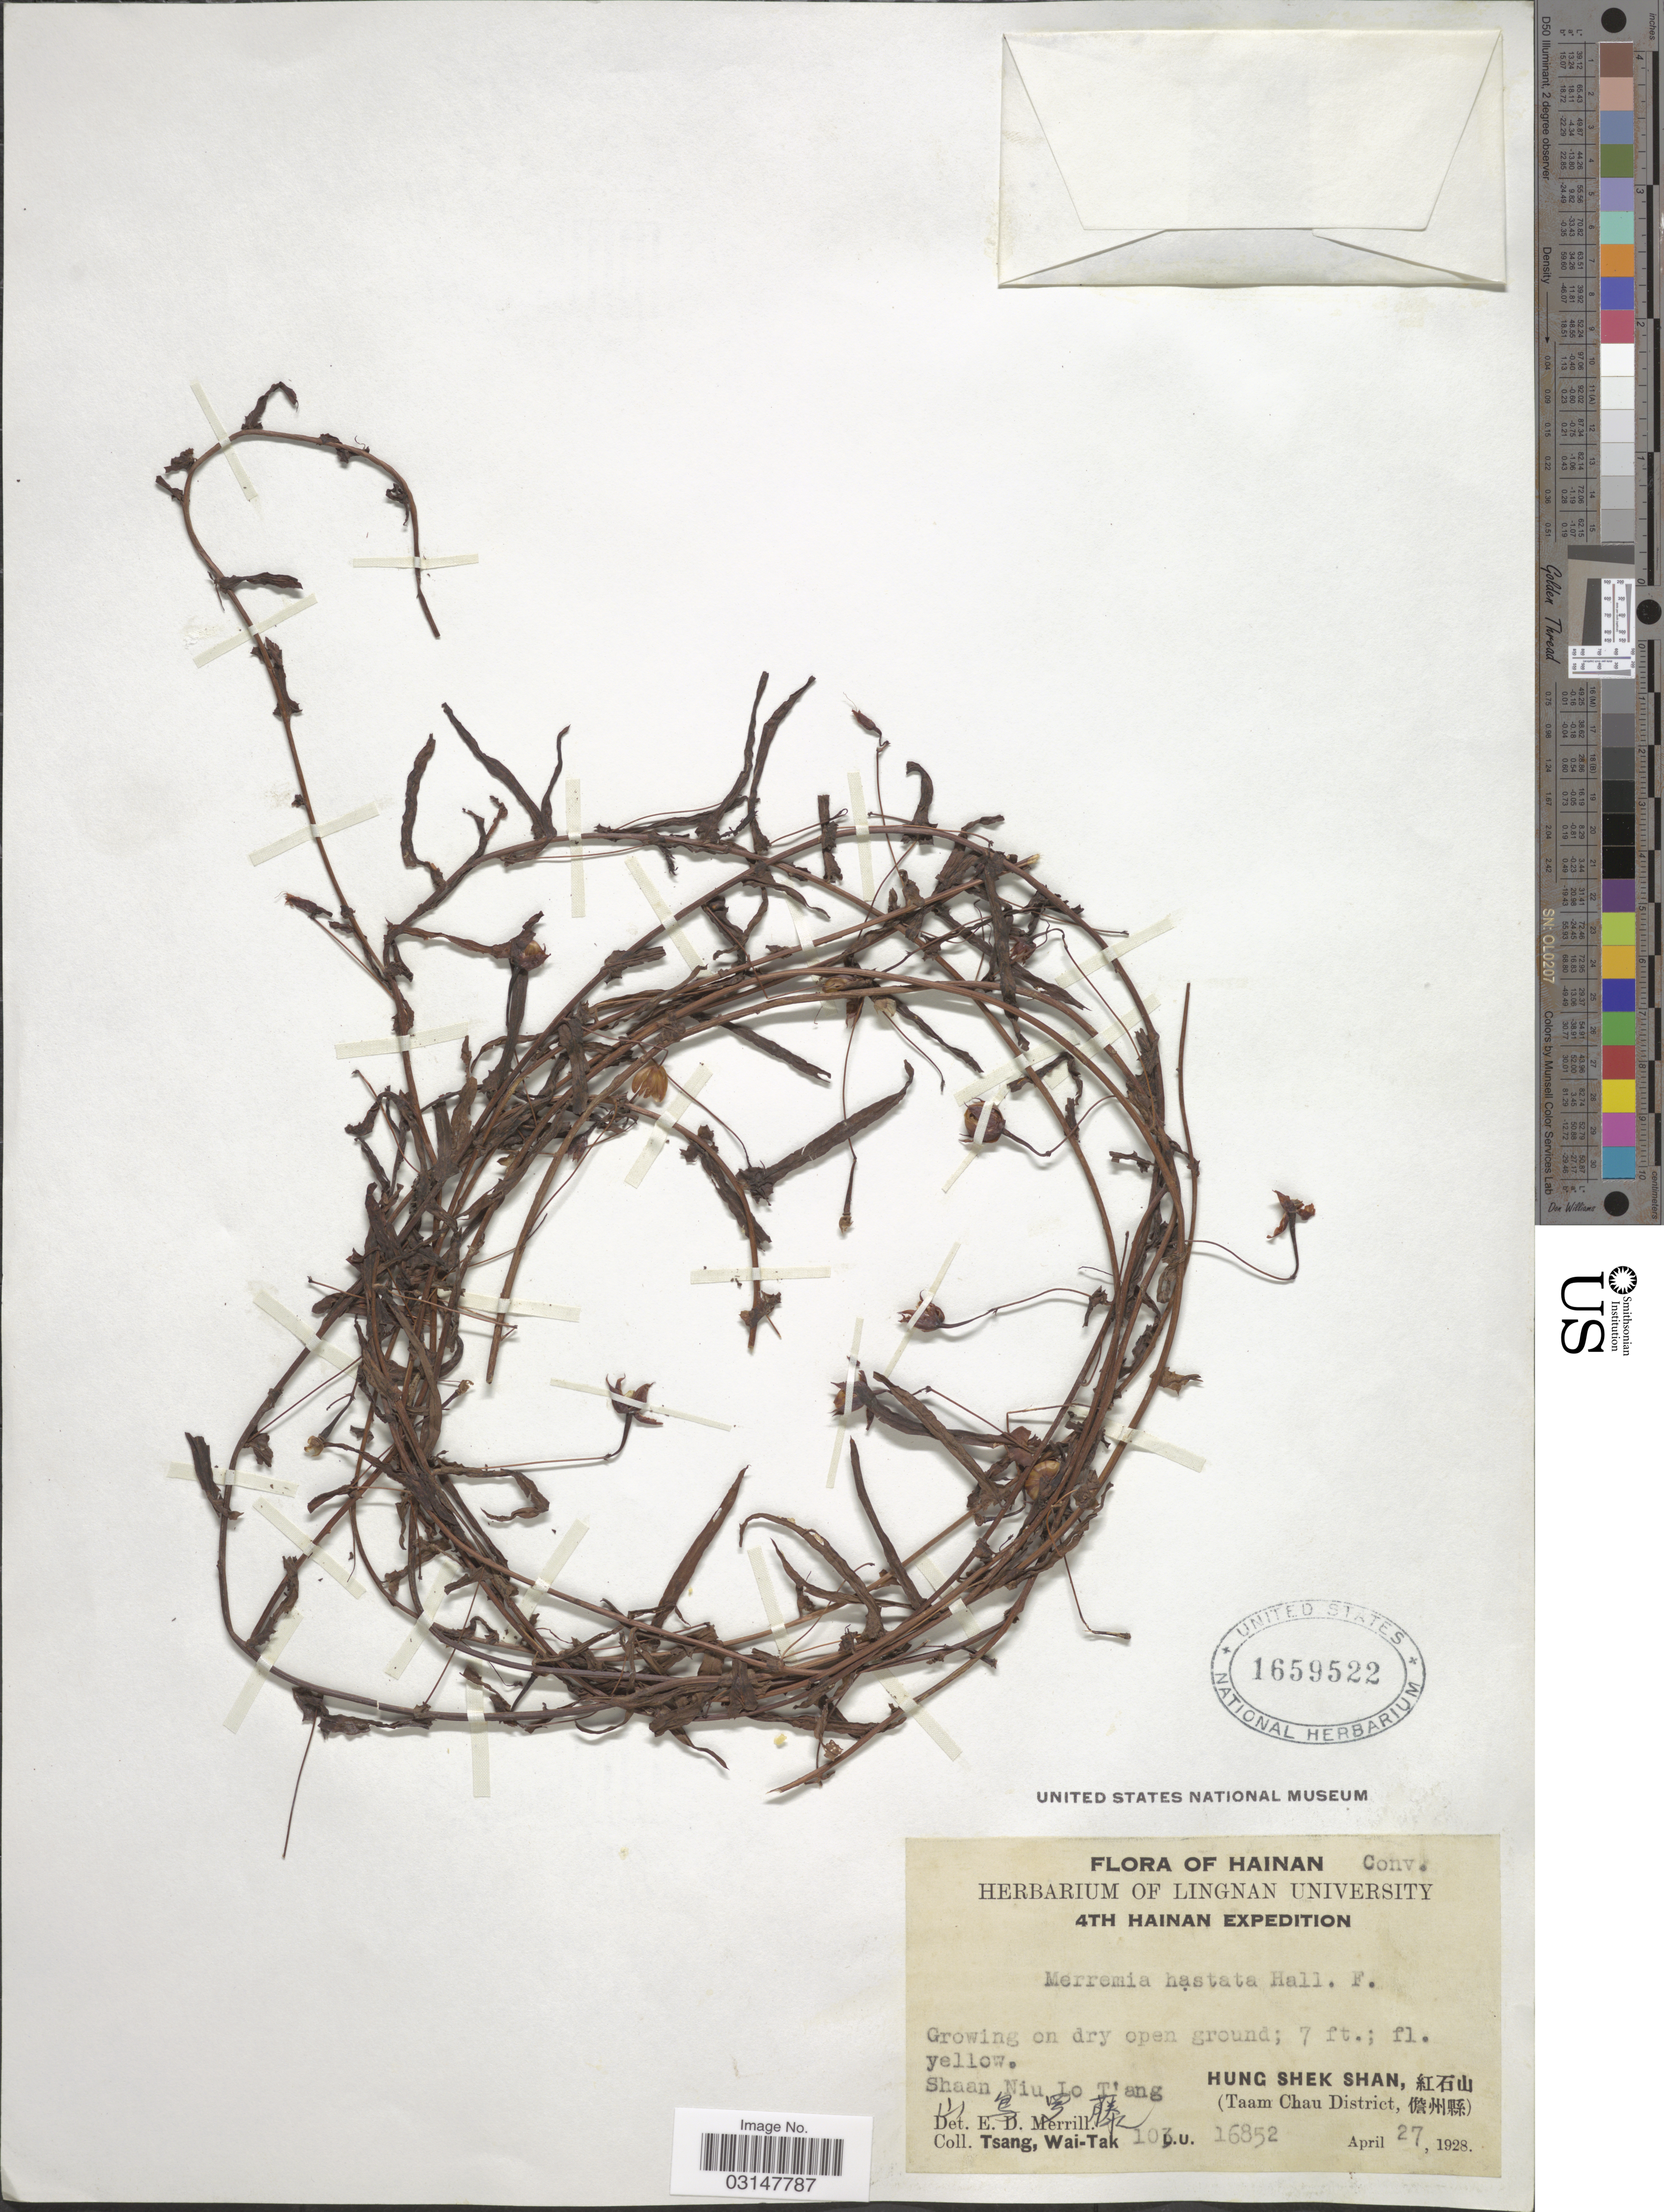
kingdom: Plantae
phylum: Tracheophyta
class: Magnoliopsida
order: Solanales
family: Convolvulaceae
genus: Xenostegia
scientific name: Xenostegia tridentata subsp. hastata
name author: (Ooststr.) Parmar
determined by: Strong, Mark T., (BOT), Smithsonian Institution - National Museum of Natural History (UNITED STATES)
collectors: W. T. Tsang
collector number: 103L.U.16852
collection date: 1928-04-27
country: China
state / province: Hainan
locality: Shaan Niu Lo T'ang X. Hung Shek Shan, X. (Taam Chau District, X).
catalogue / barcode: US 1659522